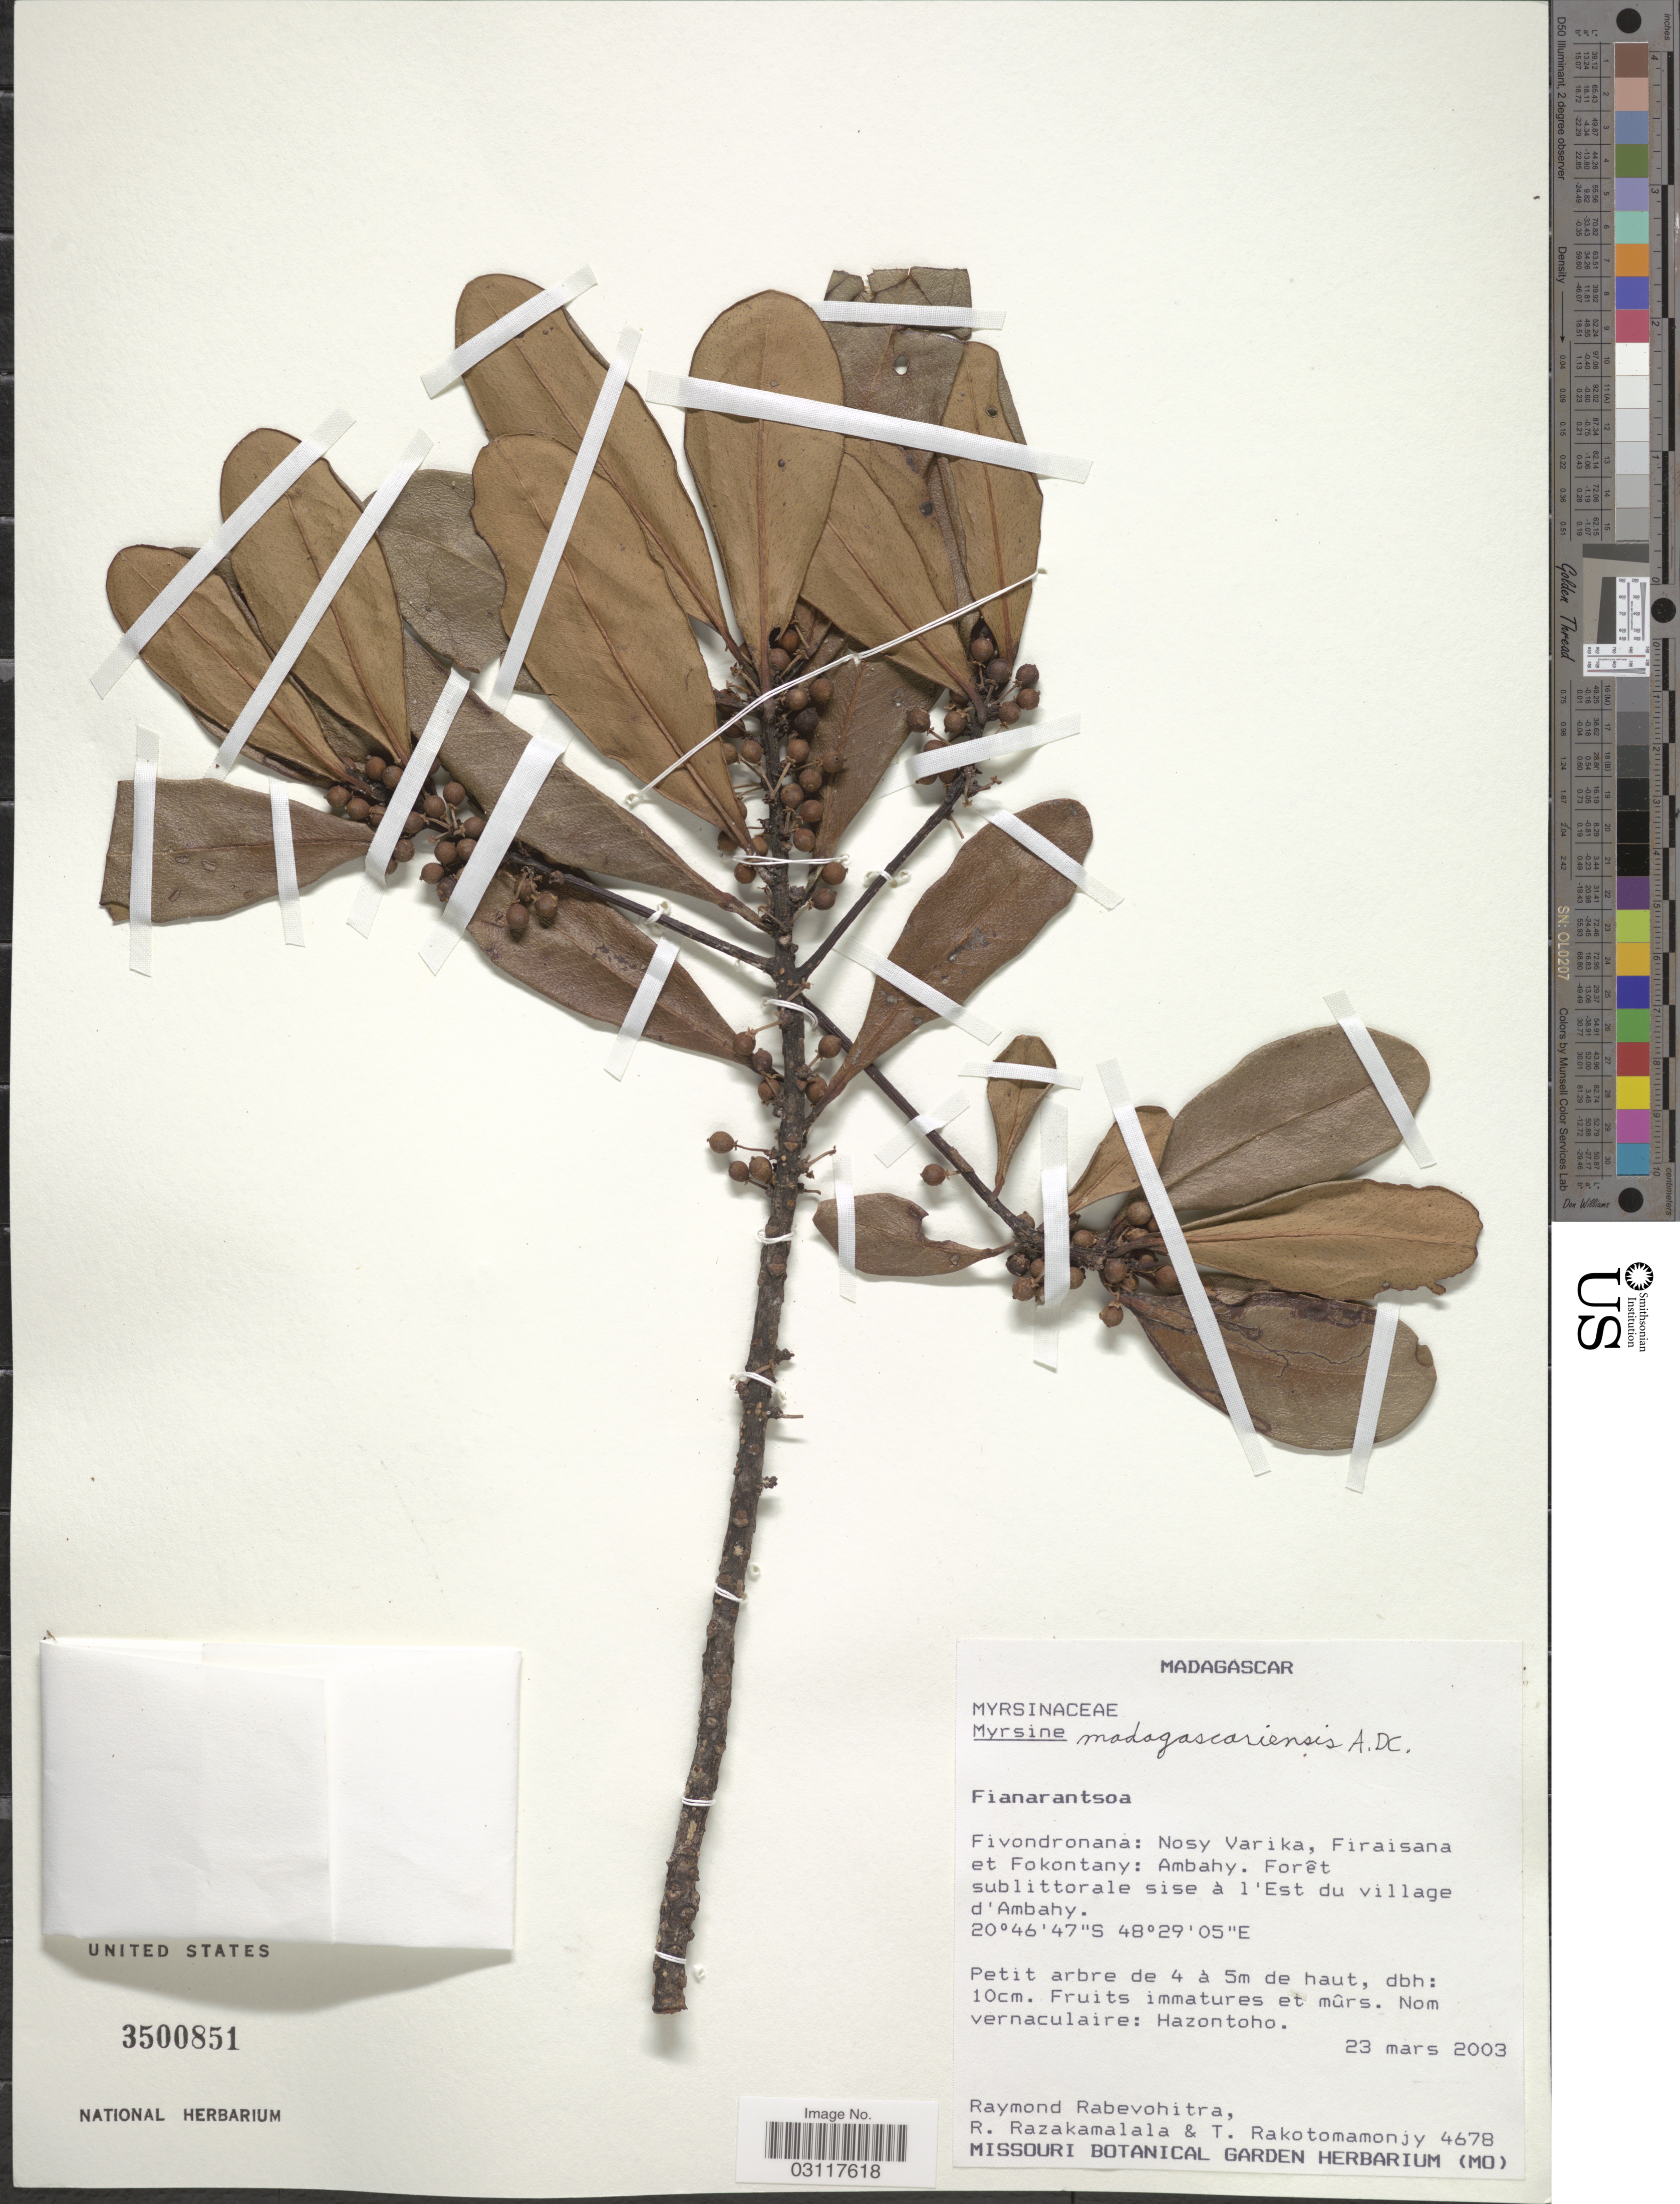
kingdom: Plantae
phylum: Tracheophyta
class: Magnoliopsida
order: Ericales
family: Primulaceae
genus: Myrsine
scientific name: Myrsine madagascariensis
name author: A. DC.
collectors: R. Rabevohitra, R. Razakamalala & T. Rakotomamonjy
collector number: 4678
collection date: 2003-03-23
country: Madagascar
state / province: Vatovavy Fitovinany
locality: Fivondronana: Nosy Varika, Firaisana et Fokontany: Ambay, Forêt sublittorale sise á l'Est du village d'Ambahy.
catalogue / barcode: US 3500851